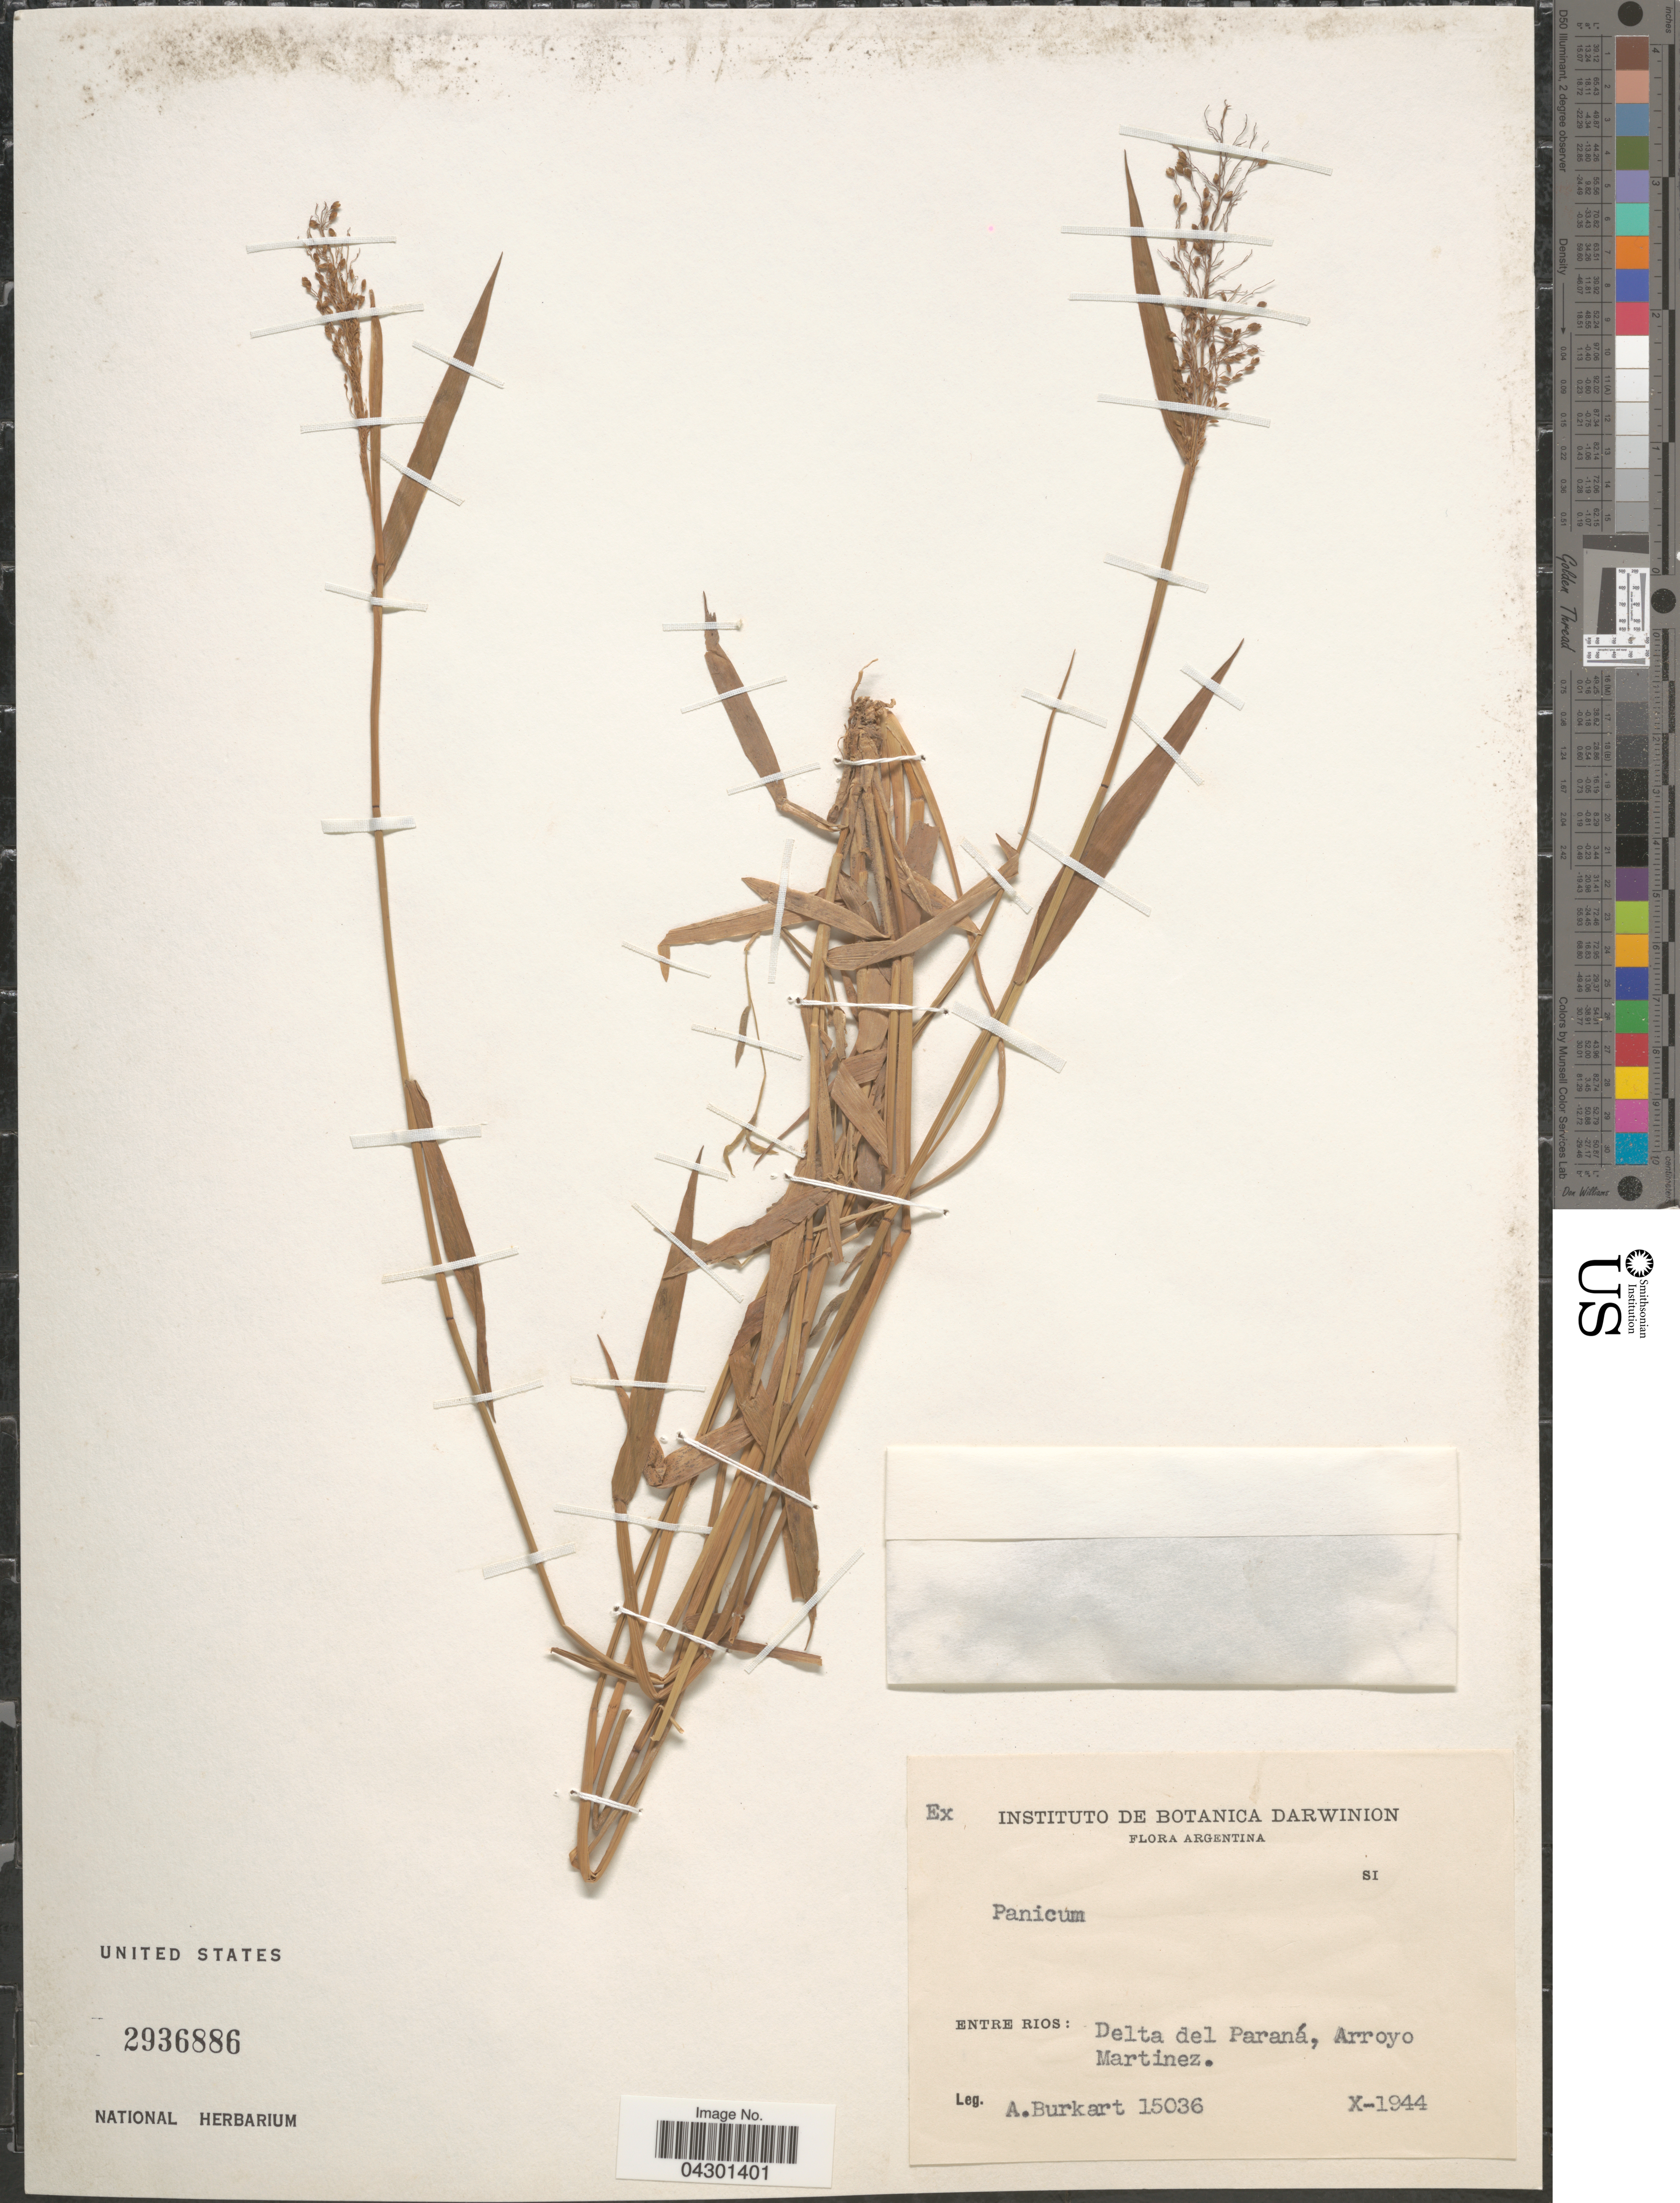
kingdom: Plantae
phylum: Tracheophyta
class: Liliopsida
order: Poales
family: Poaceae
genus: Panicum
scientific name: Panicum sp.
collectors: A. E. Burkart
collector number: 15036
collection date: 1944-10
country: Argentina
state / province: Entre Rios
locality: Delta del Paraná, Arroyo Martinez.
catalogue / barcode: US 2936886